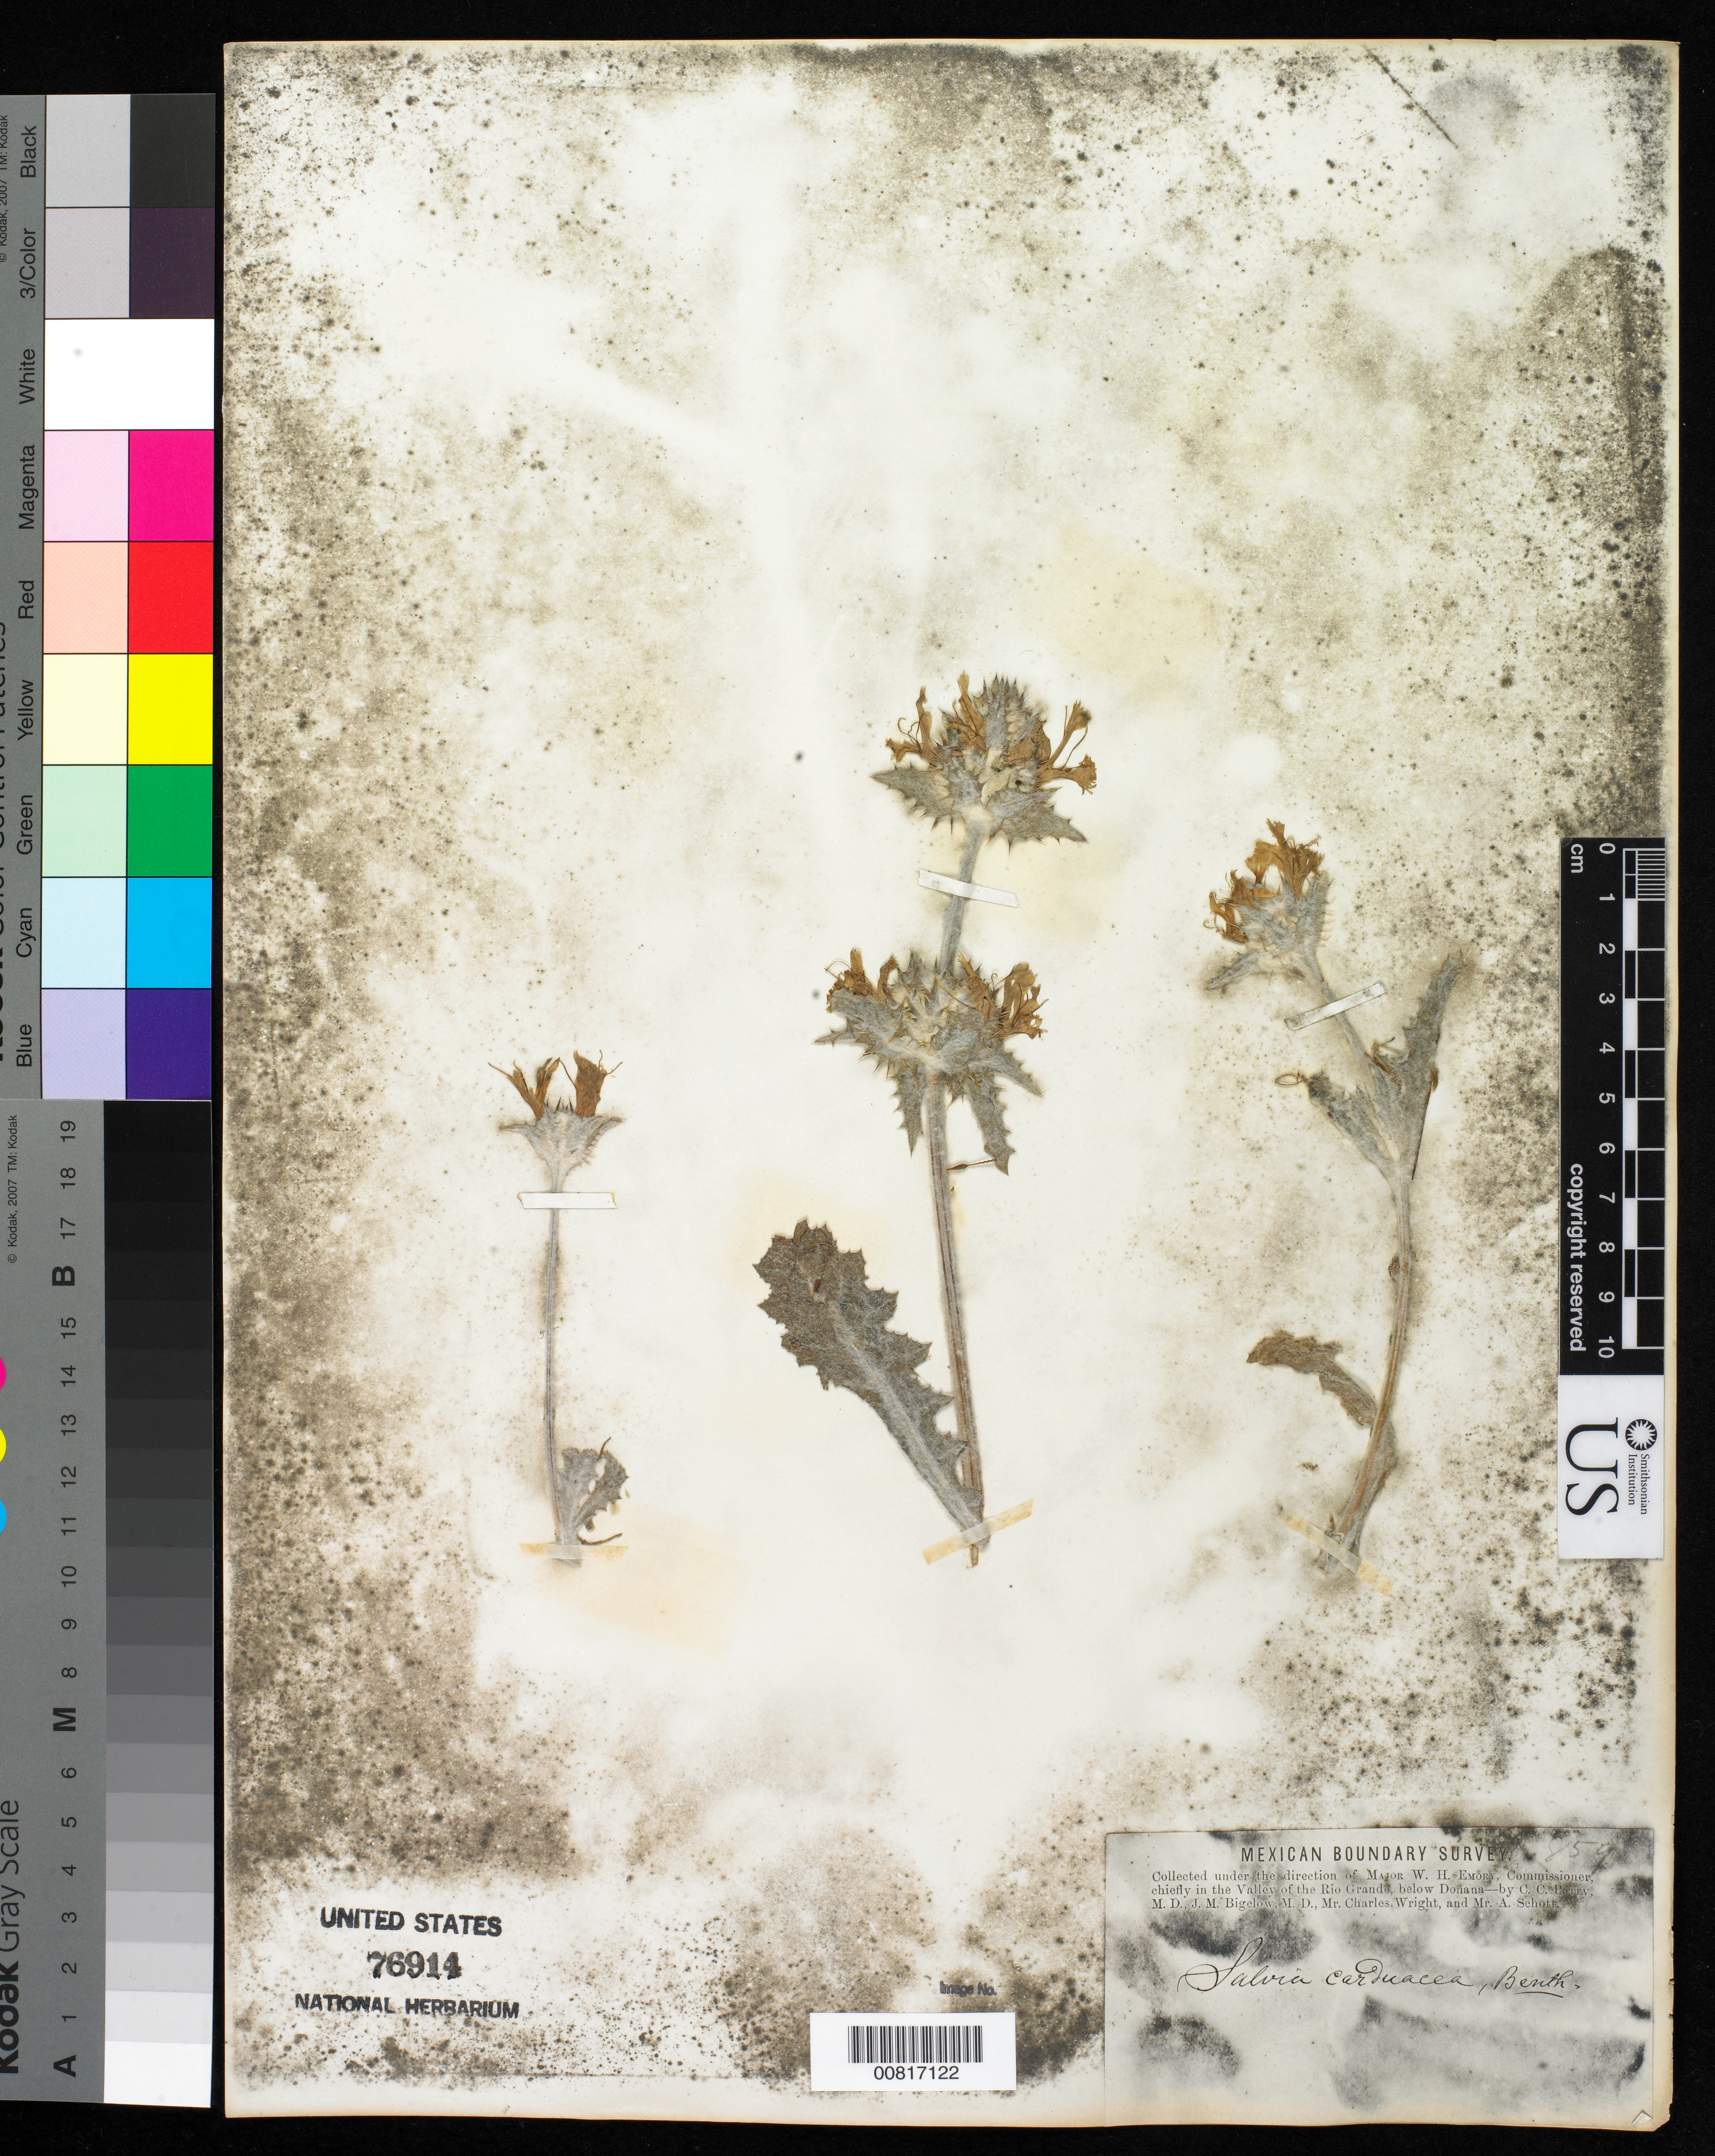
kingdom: Plantae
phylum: Tracheophyta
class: Magnoliopsida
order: Lamiales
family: Lamiaceae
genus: Salvia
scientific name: Salvia carduacea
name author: Benth.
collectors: C. C. Parry, J. M. Bigelow, C. Wright & A. C. V. Schott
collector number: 859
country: United States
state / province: New Mexico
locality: Valley of the Rio Grande, below Doñana, New Mexico.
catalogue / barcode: US 76914